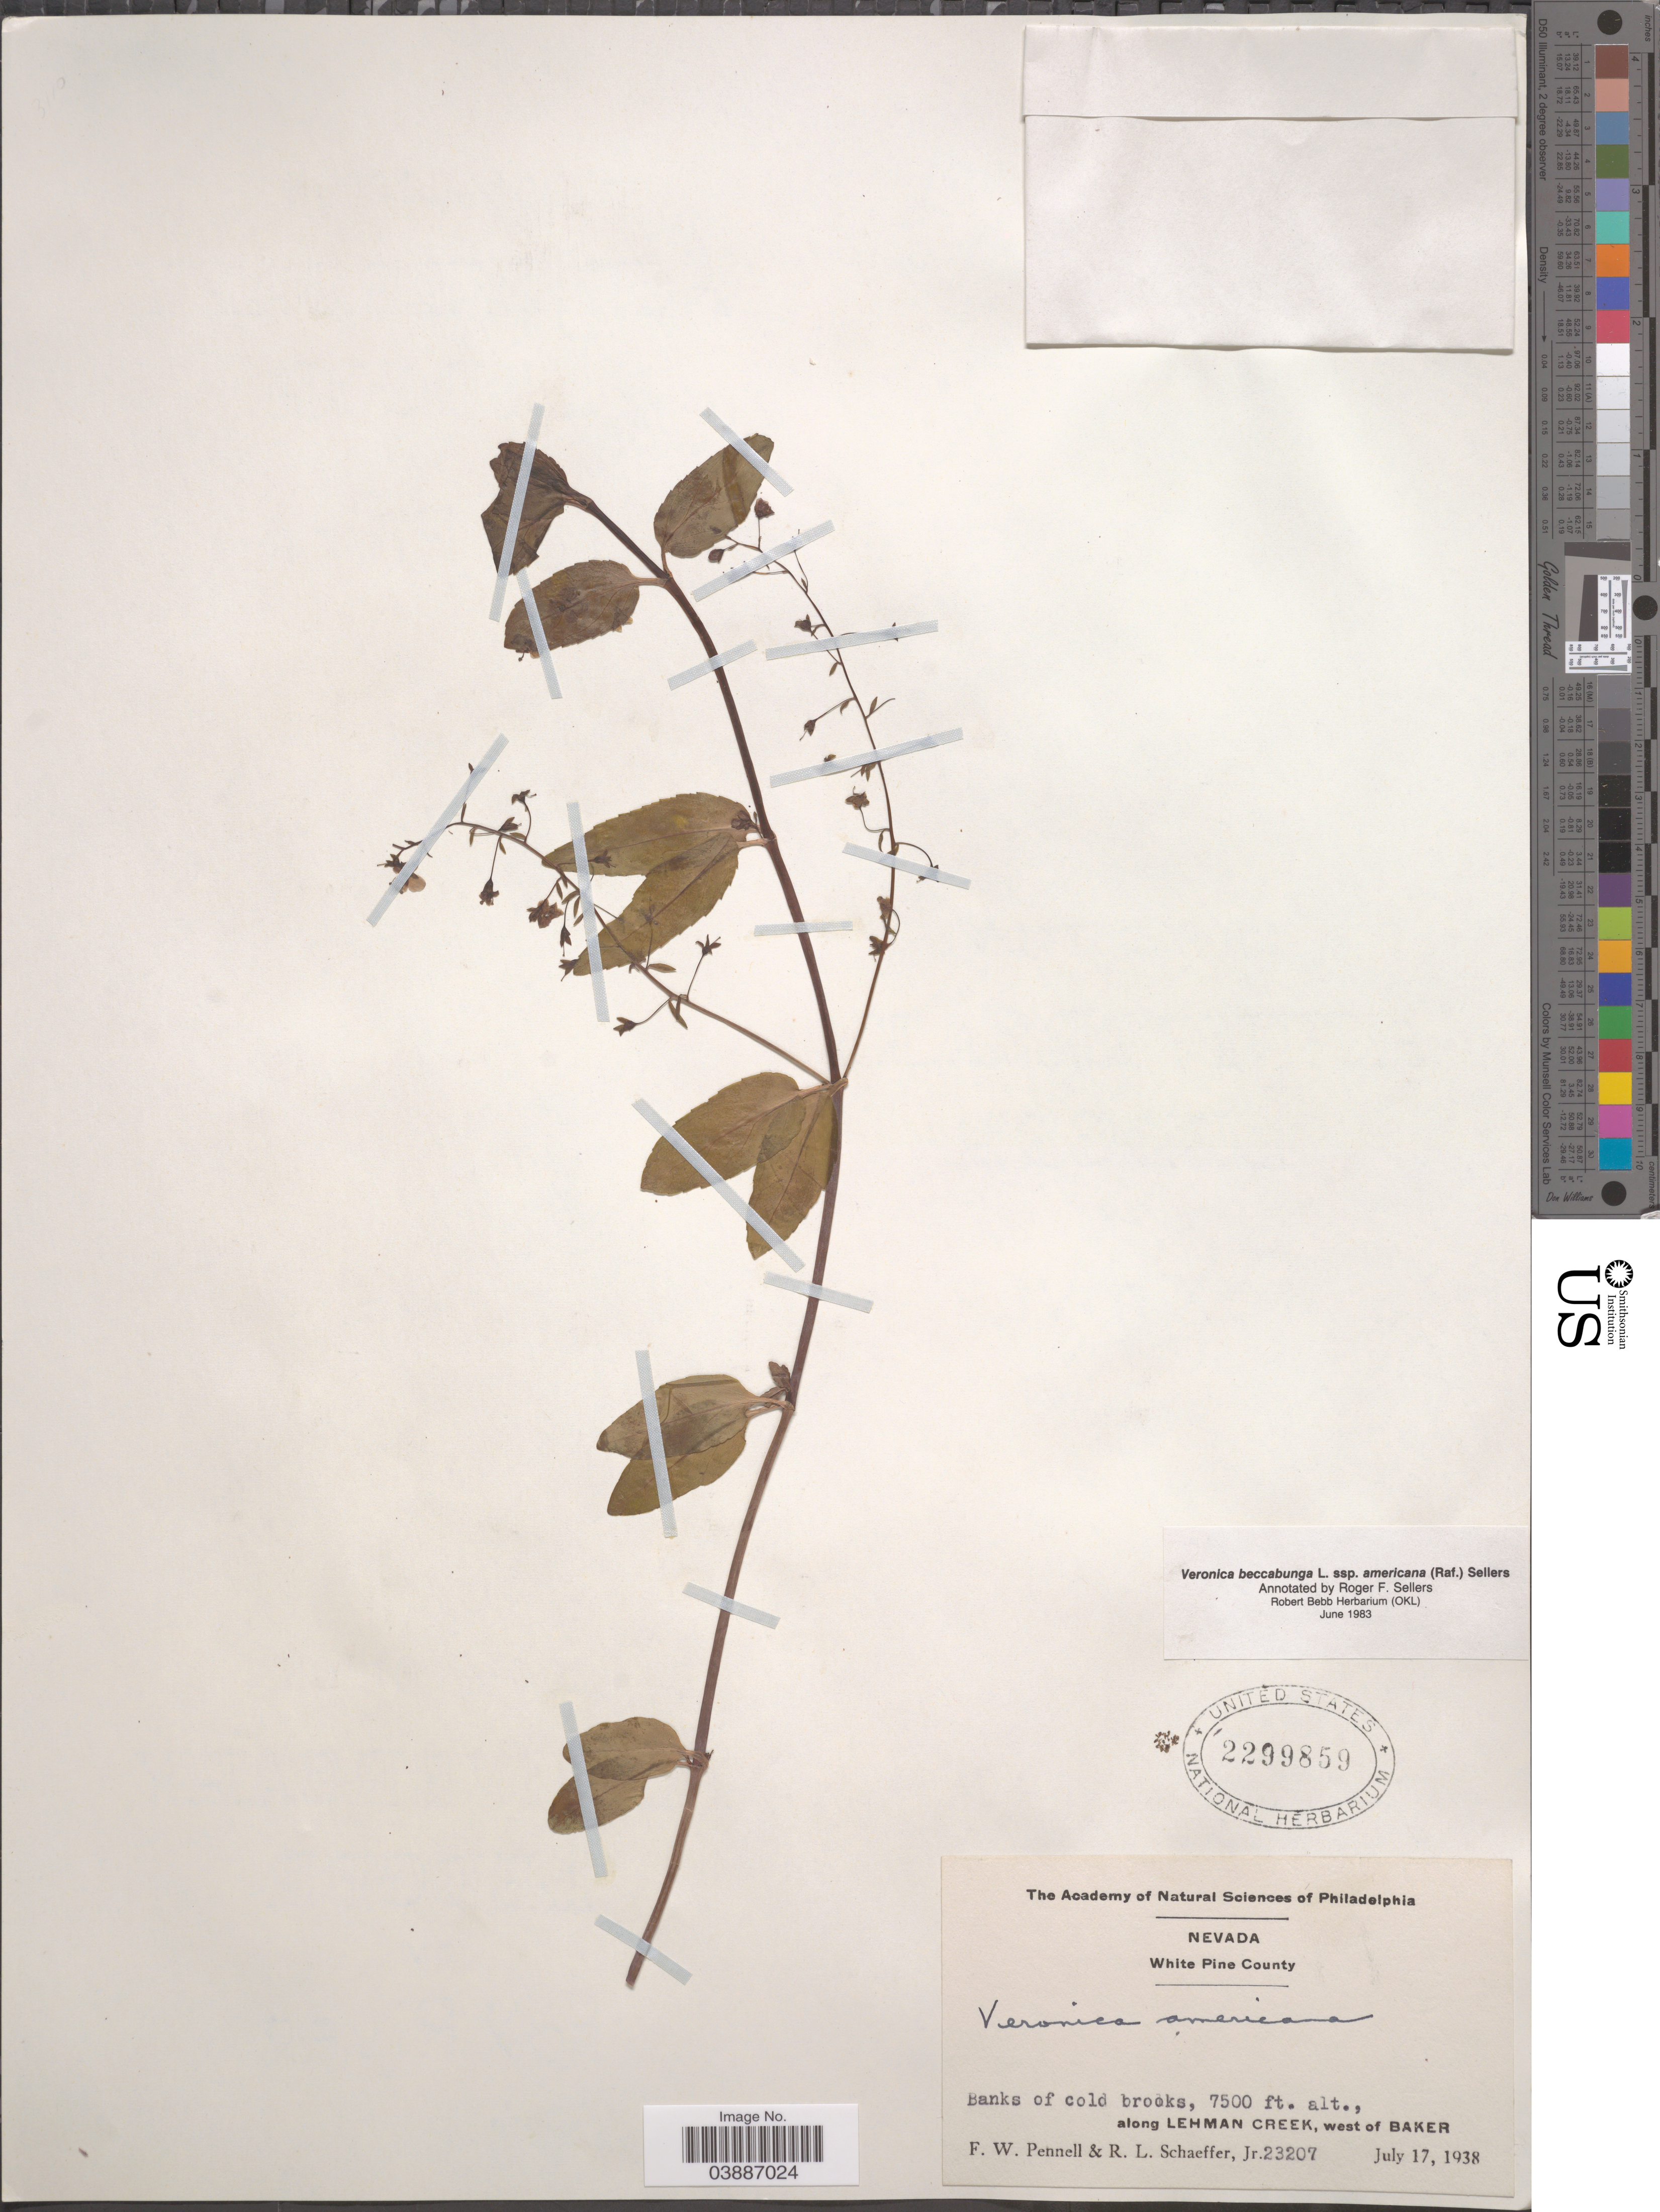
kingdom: Plantae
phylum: Tracheophyta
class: Magnoliopsida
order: Lamiales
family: Plantaginaceae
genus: Veronica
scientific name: Veronica beccabunga subsp. americana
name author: Raf.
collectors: F. W. Pennell & R. L. Schaeffer Jr.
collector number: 23207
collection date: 1938-07-17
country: United States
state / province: Nevada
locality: White Pine County. Along Lehman Creek, west of Baker.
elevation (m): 2286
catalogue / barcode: US 2299859